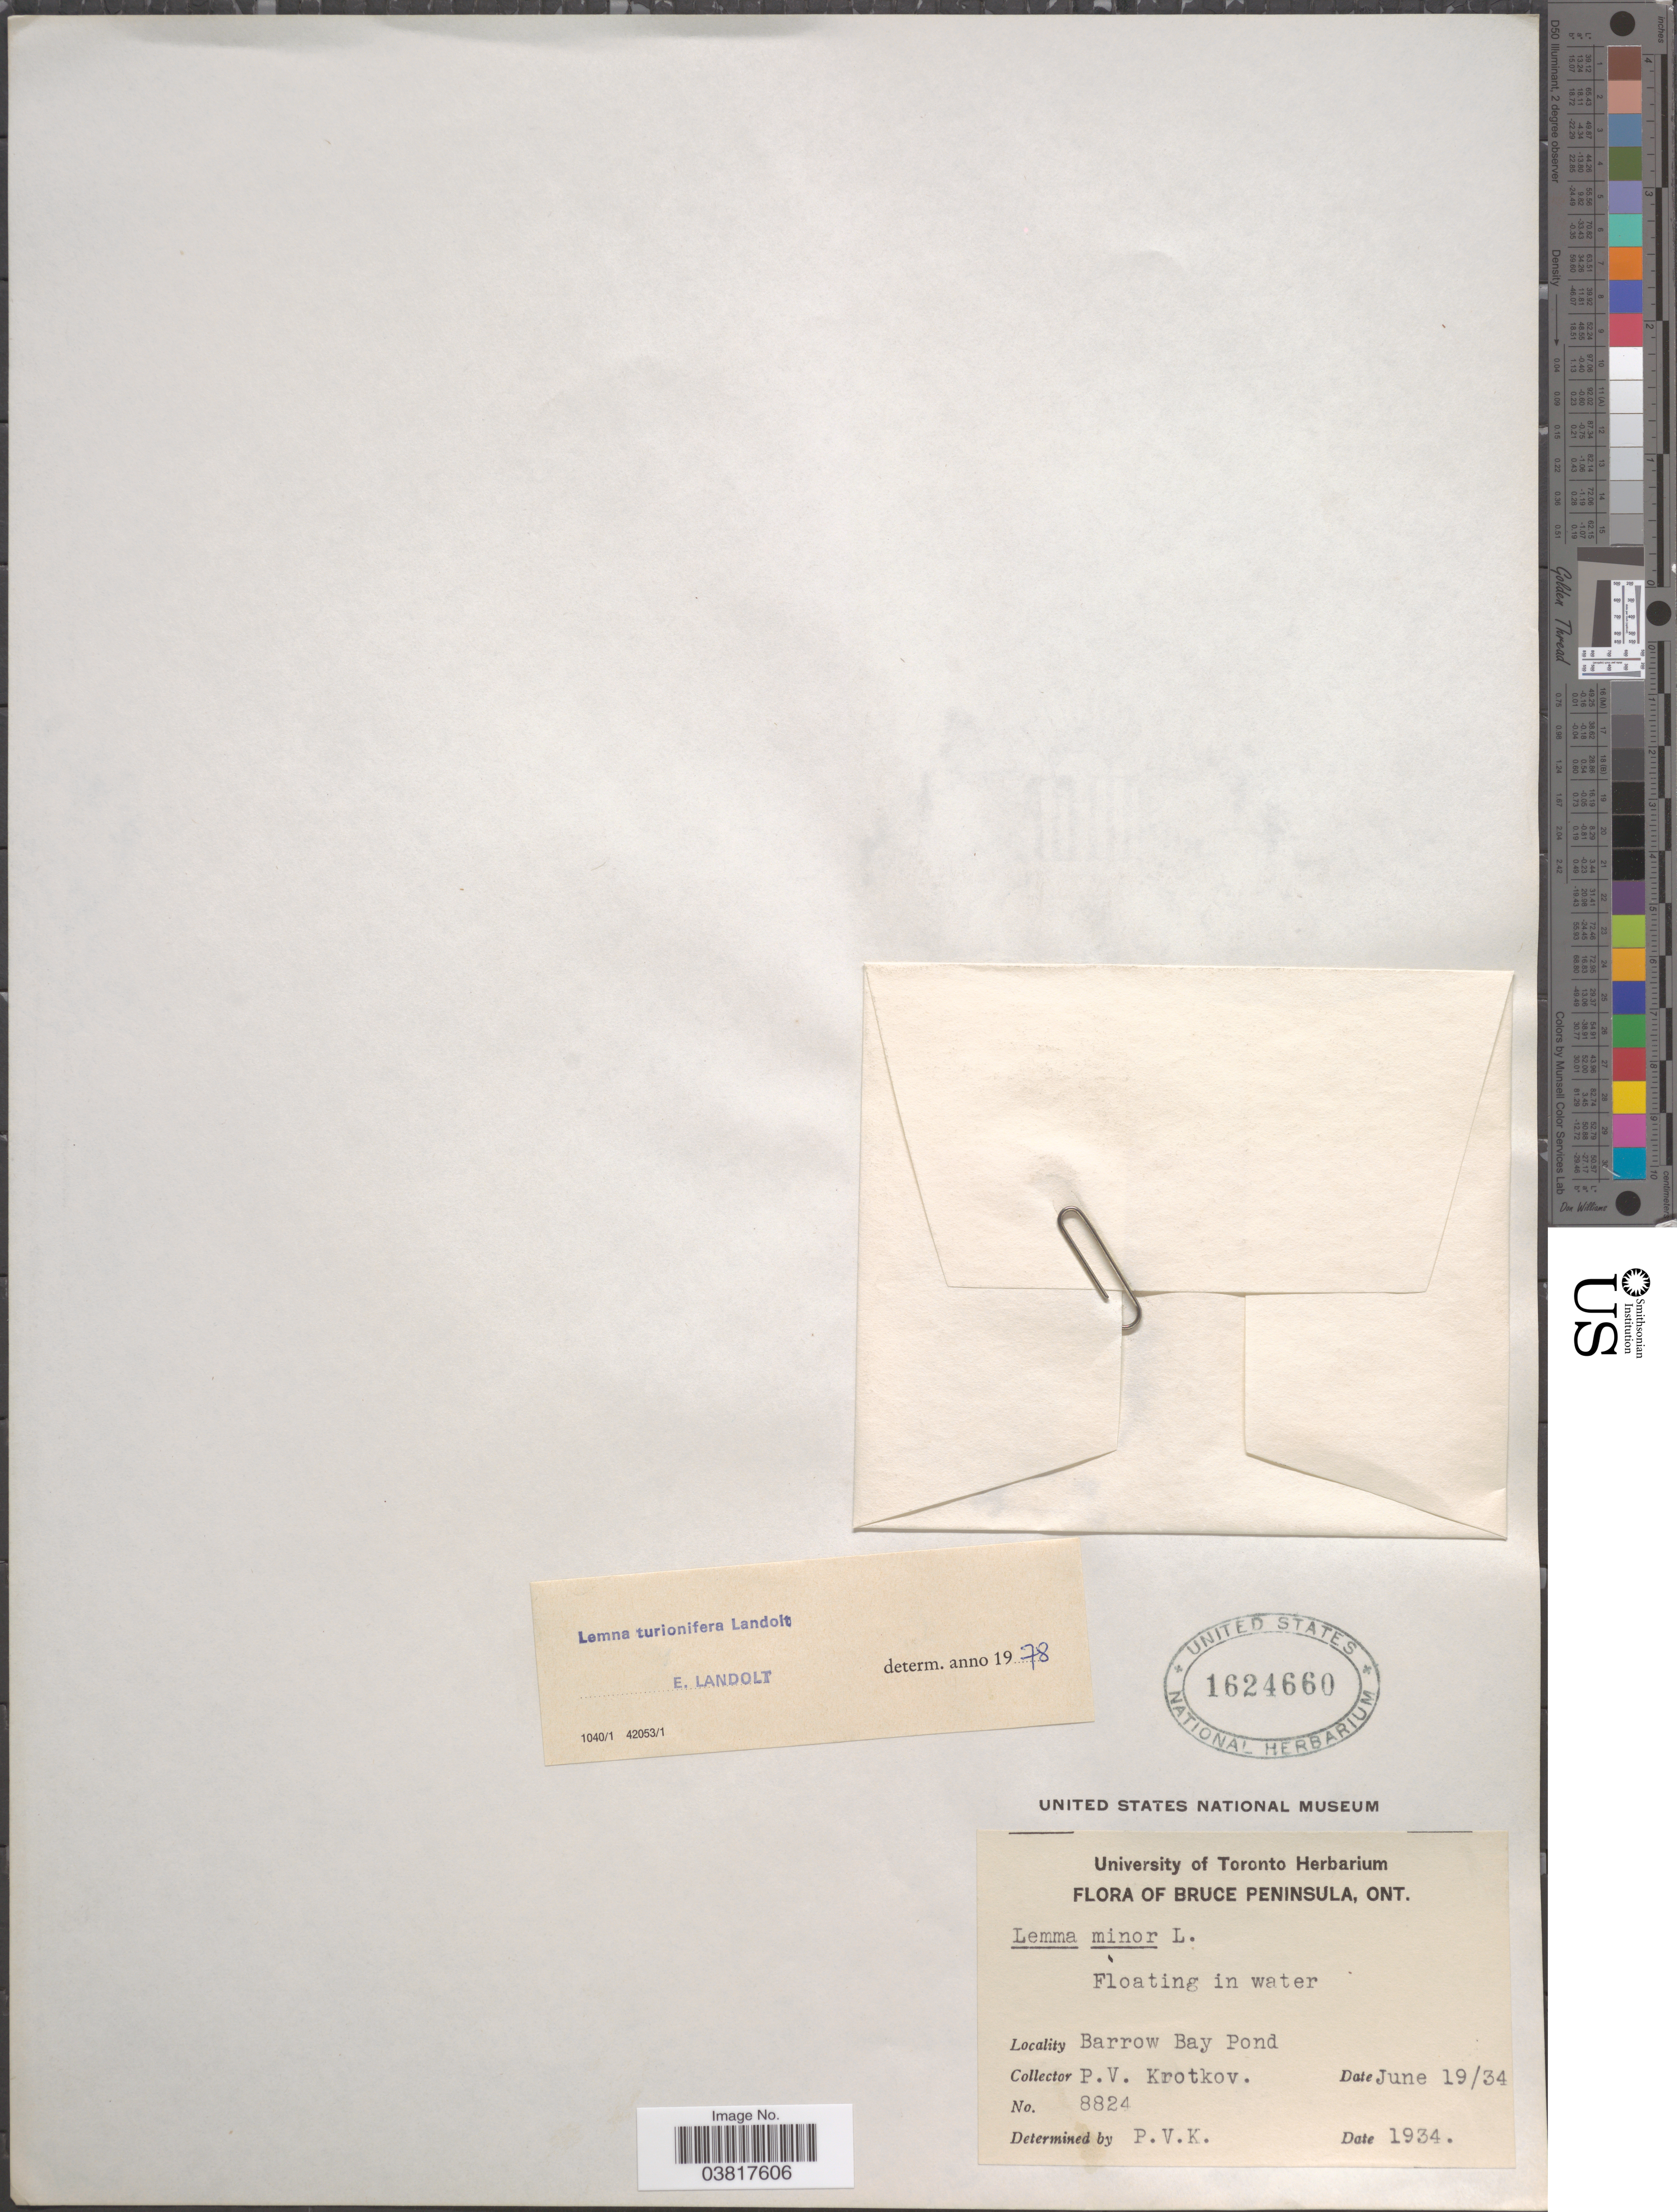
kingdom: Plantae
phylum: Tracheophyta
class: Liliopsida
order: Alismatales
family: Araceae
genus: Lemna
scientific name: Lemna turionifera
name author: Landolt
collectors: P. V. Krotkov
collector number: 8824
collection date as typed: Transcribed d/m/y: 19/6/34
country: Canada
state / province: Ontario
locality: Bruce Peninsula. Barrow Bay Pond.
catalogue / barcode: US 1624660